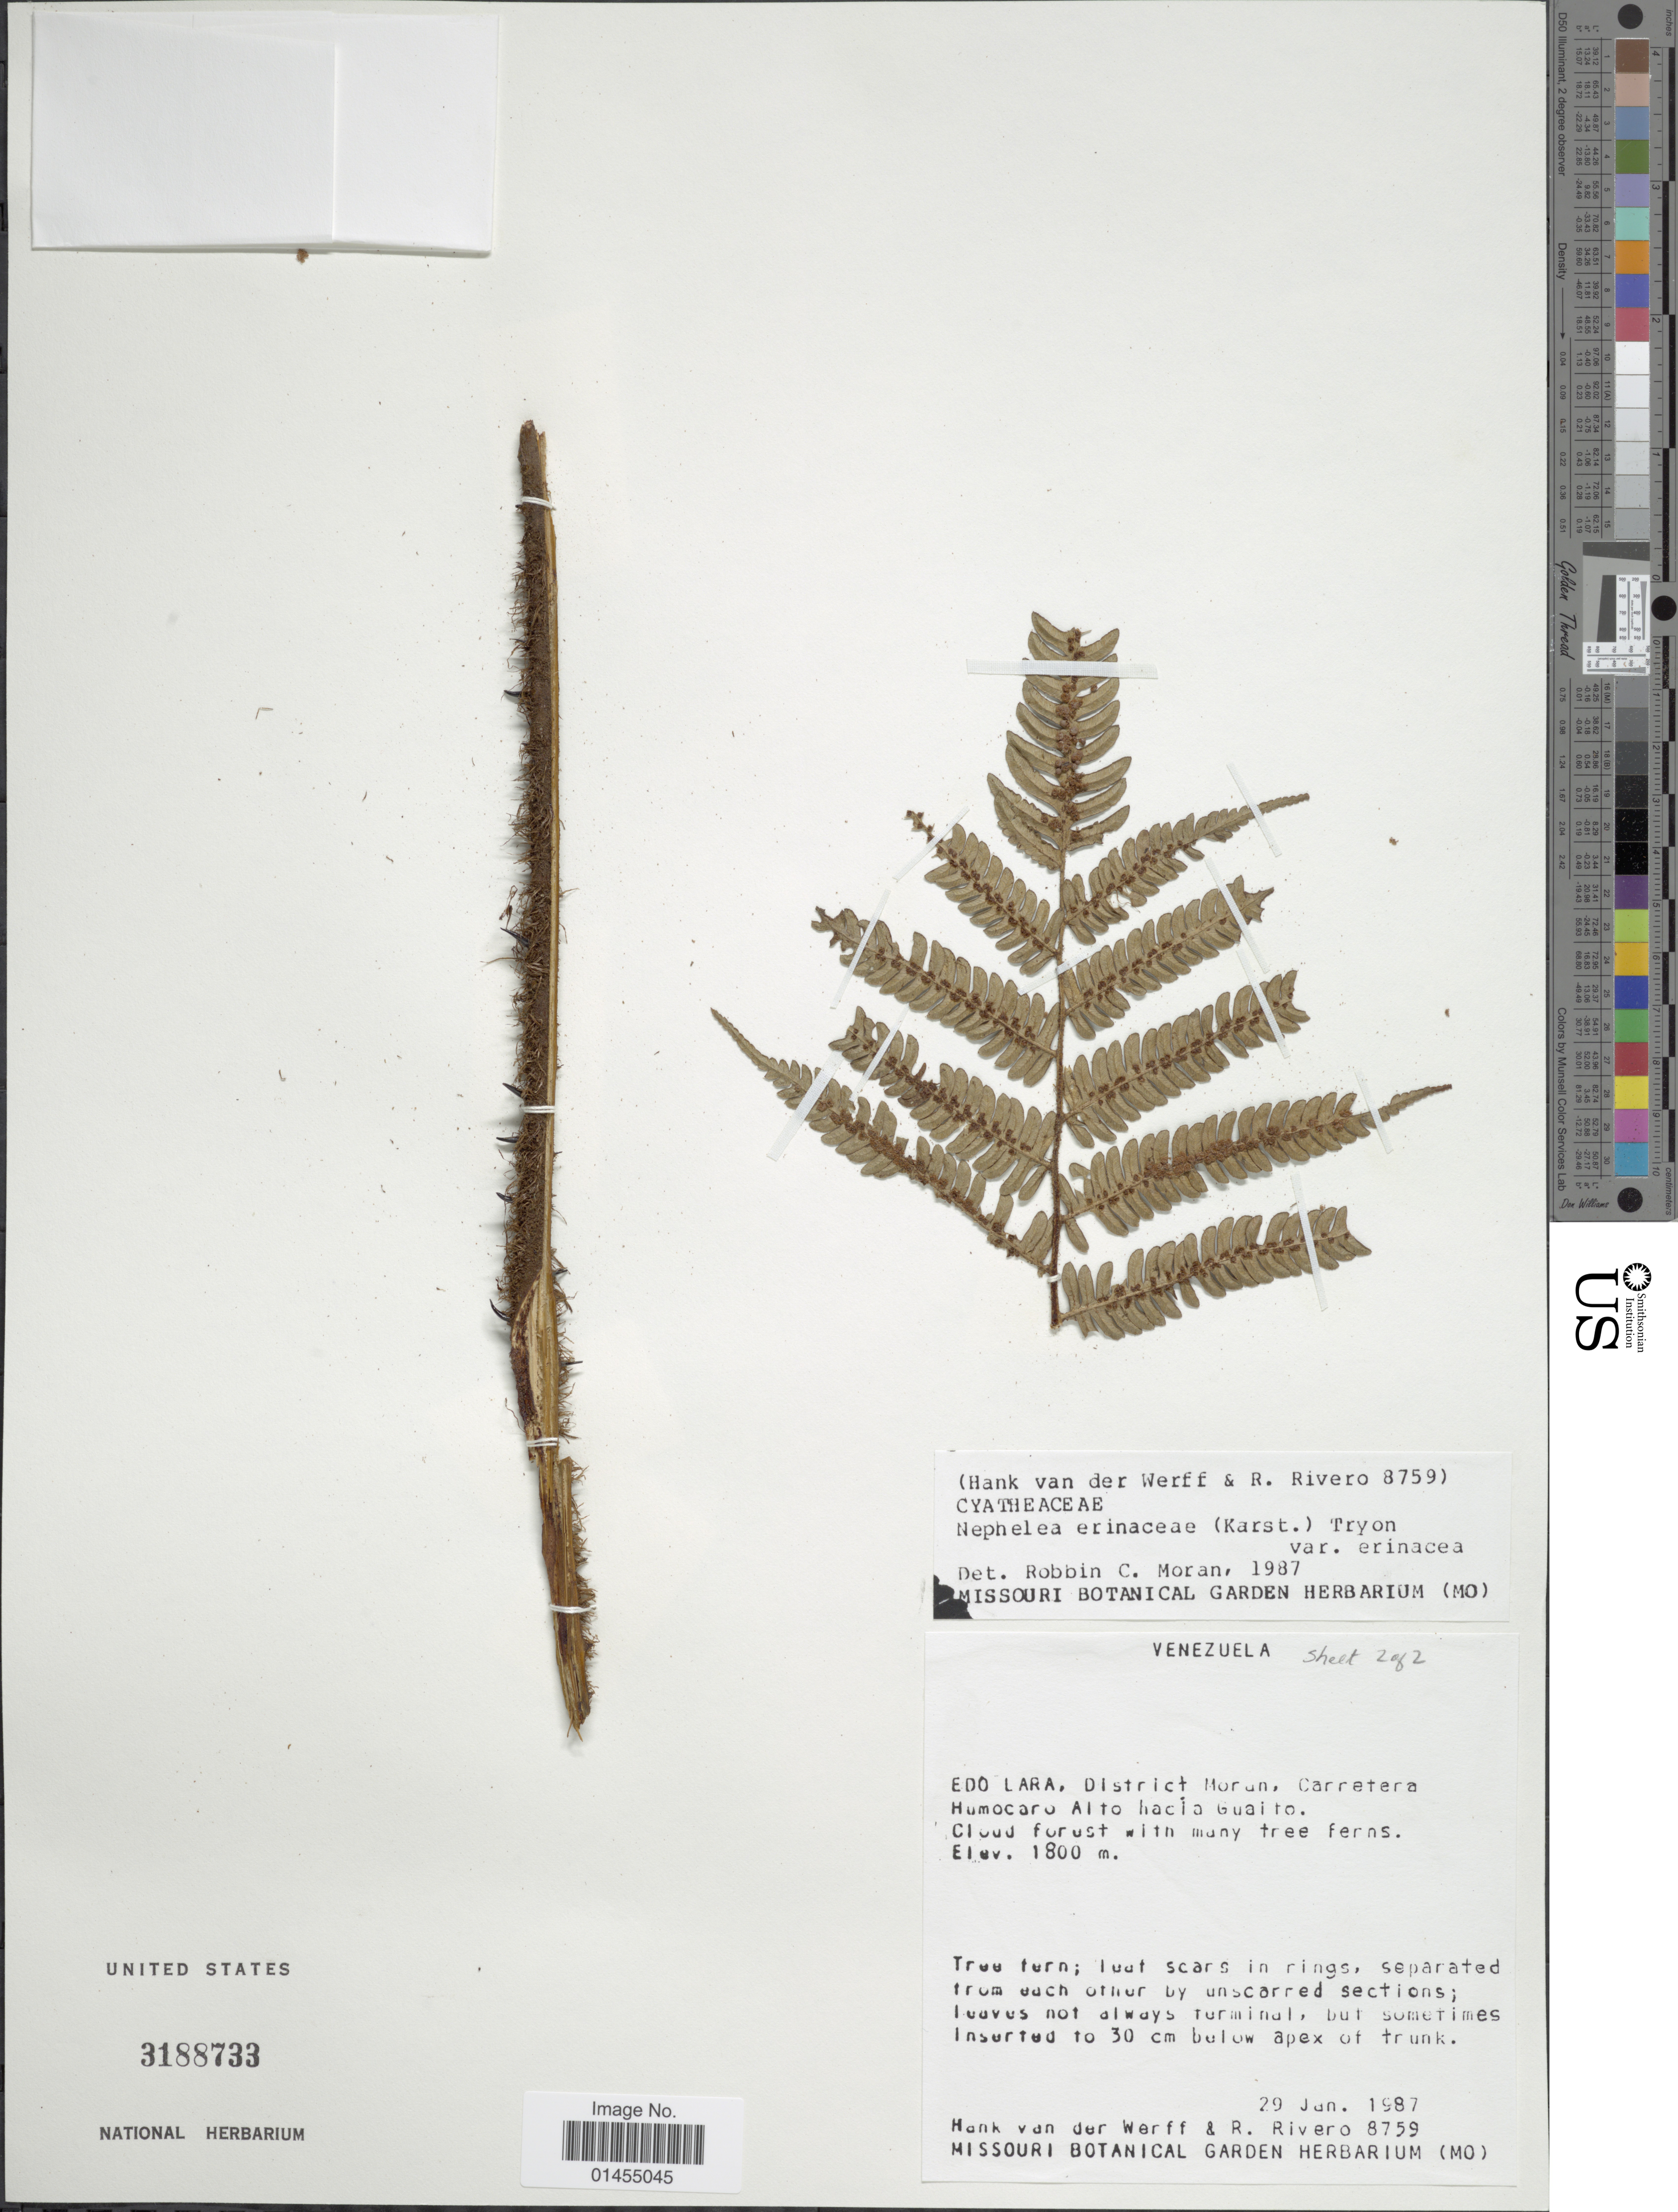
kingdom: Plantae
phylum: Tracheophyta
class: Polypodiopsida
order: Cyatheales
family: Cyatheaceae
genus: Alsophila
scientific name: Alsophila erinacea var. erinacea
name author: (H. Karst.) D.S. Conant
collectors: H. van der Werff & R. Rivero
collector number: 8759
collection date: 1987-01-29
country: Venezuela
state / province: Lara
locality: District Moran, Carretera Humocaro Alto hacia Guaito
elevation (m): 1800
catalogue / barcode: US 3188733